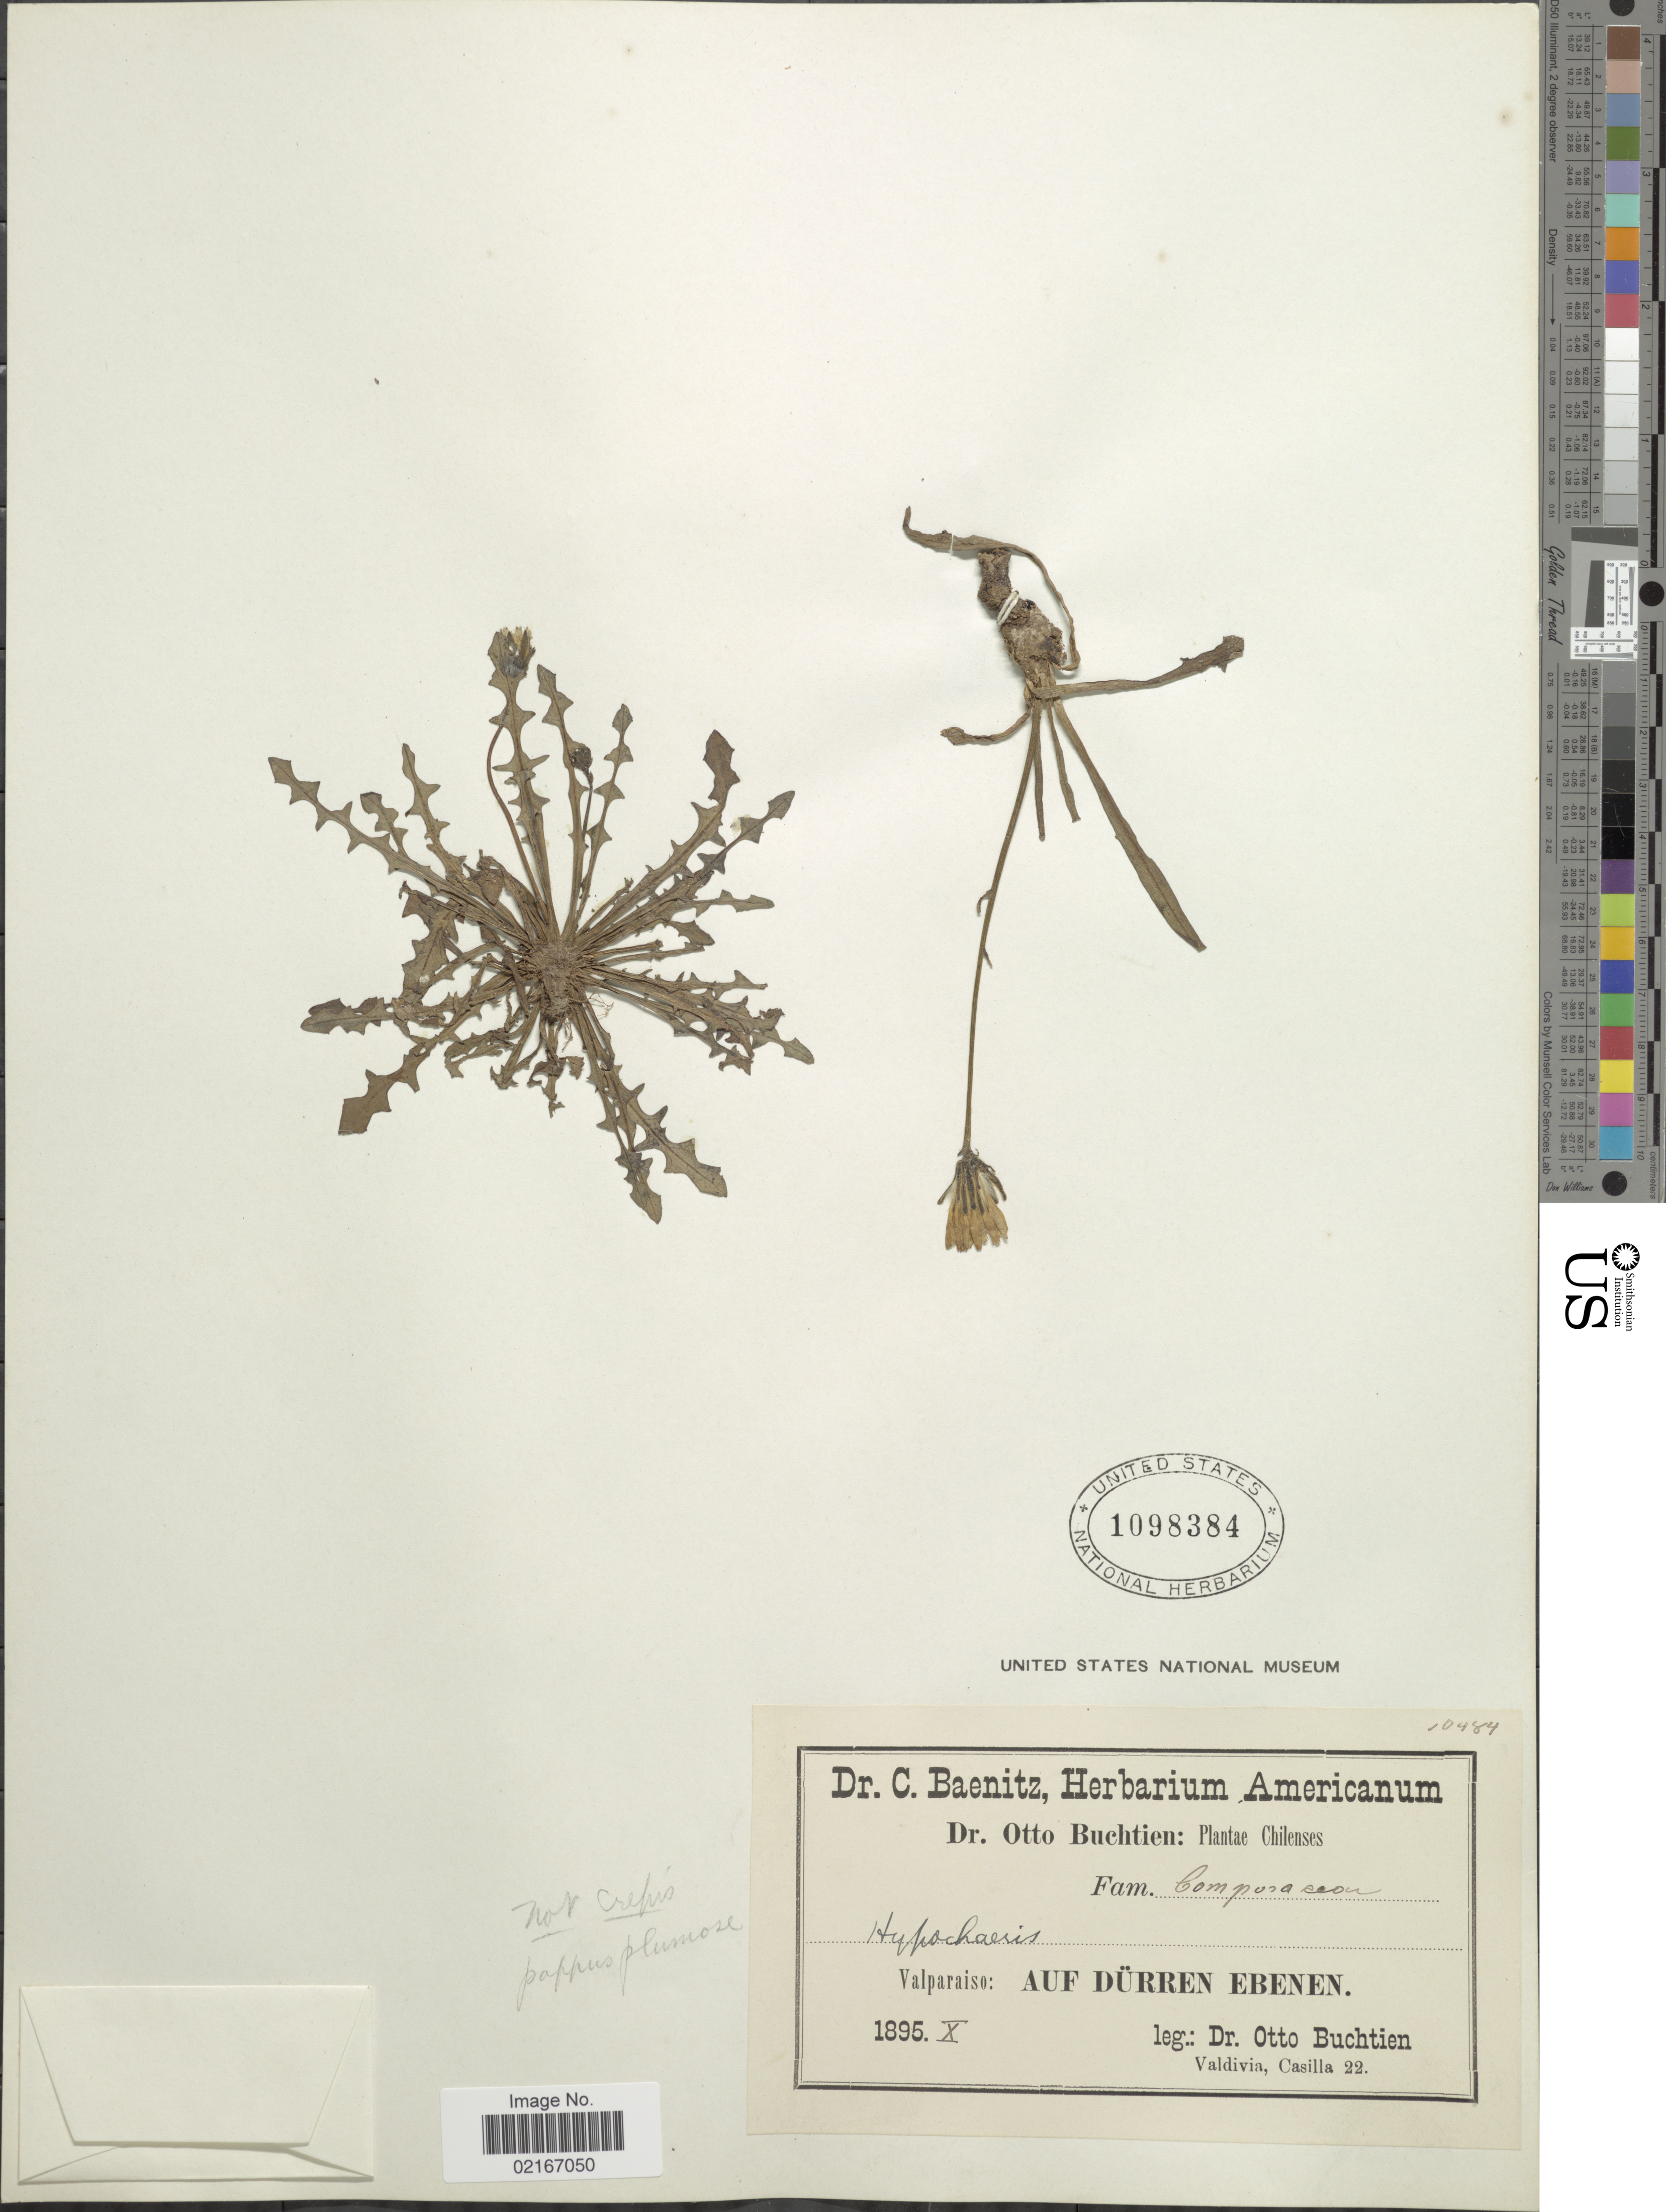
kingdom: Plantae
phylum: Tracheophyta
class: Magnoliopsida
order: Asterales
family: Asteraceae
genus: Hypochaeris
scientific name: Hypochaeris sp.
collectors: O. Buchtien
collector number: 22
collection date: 1895-10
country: Chile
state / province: Valparaíso (V)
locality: Auf Dürren Ebenen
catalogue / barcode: US 1098384